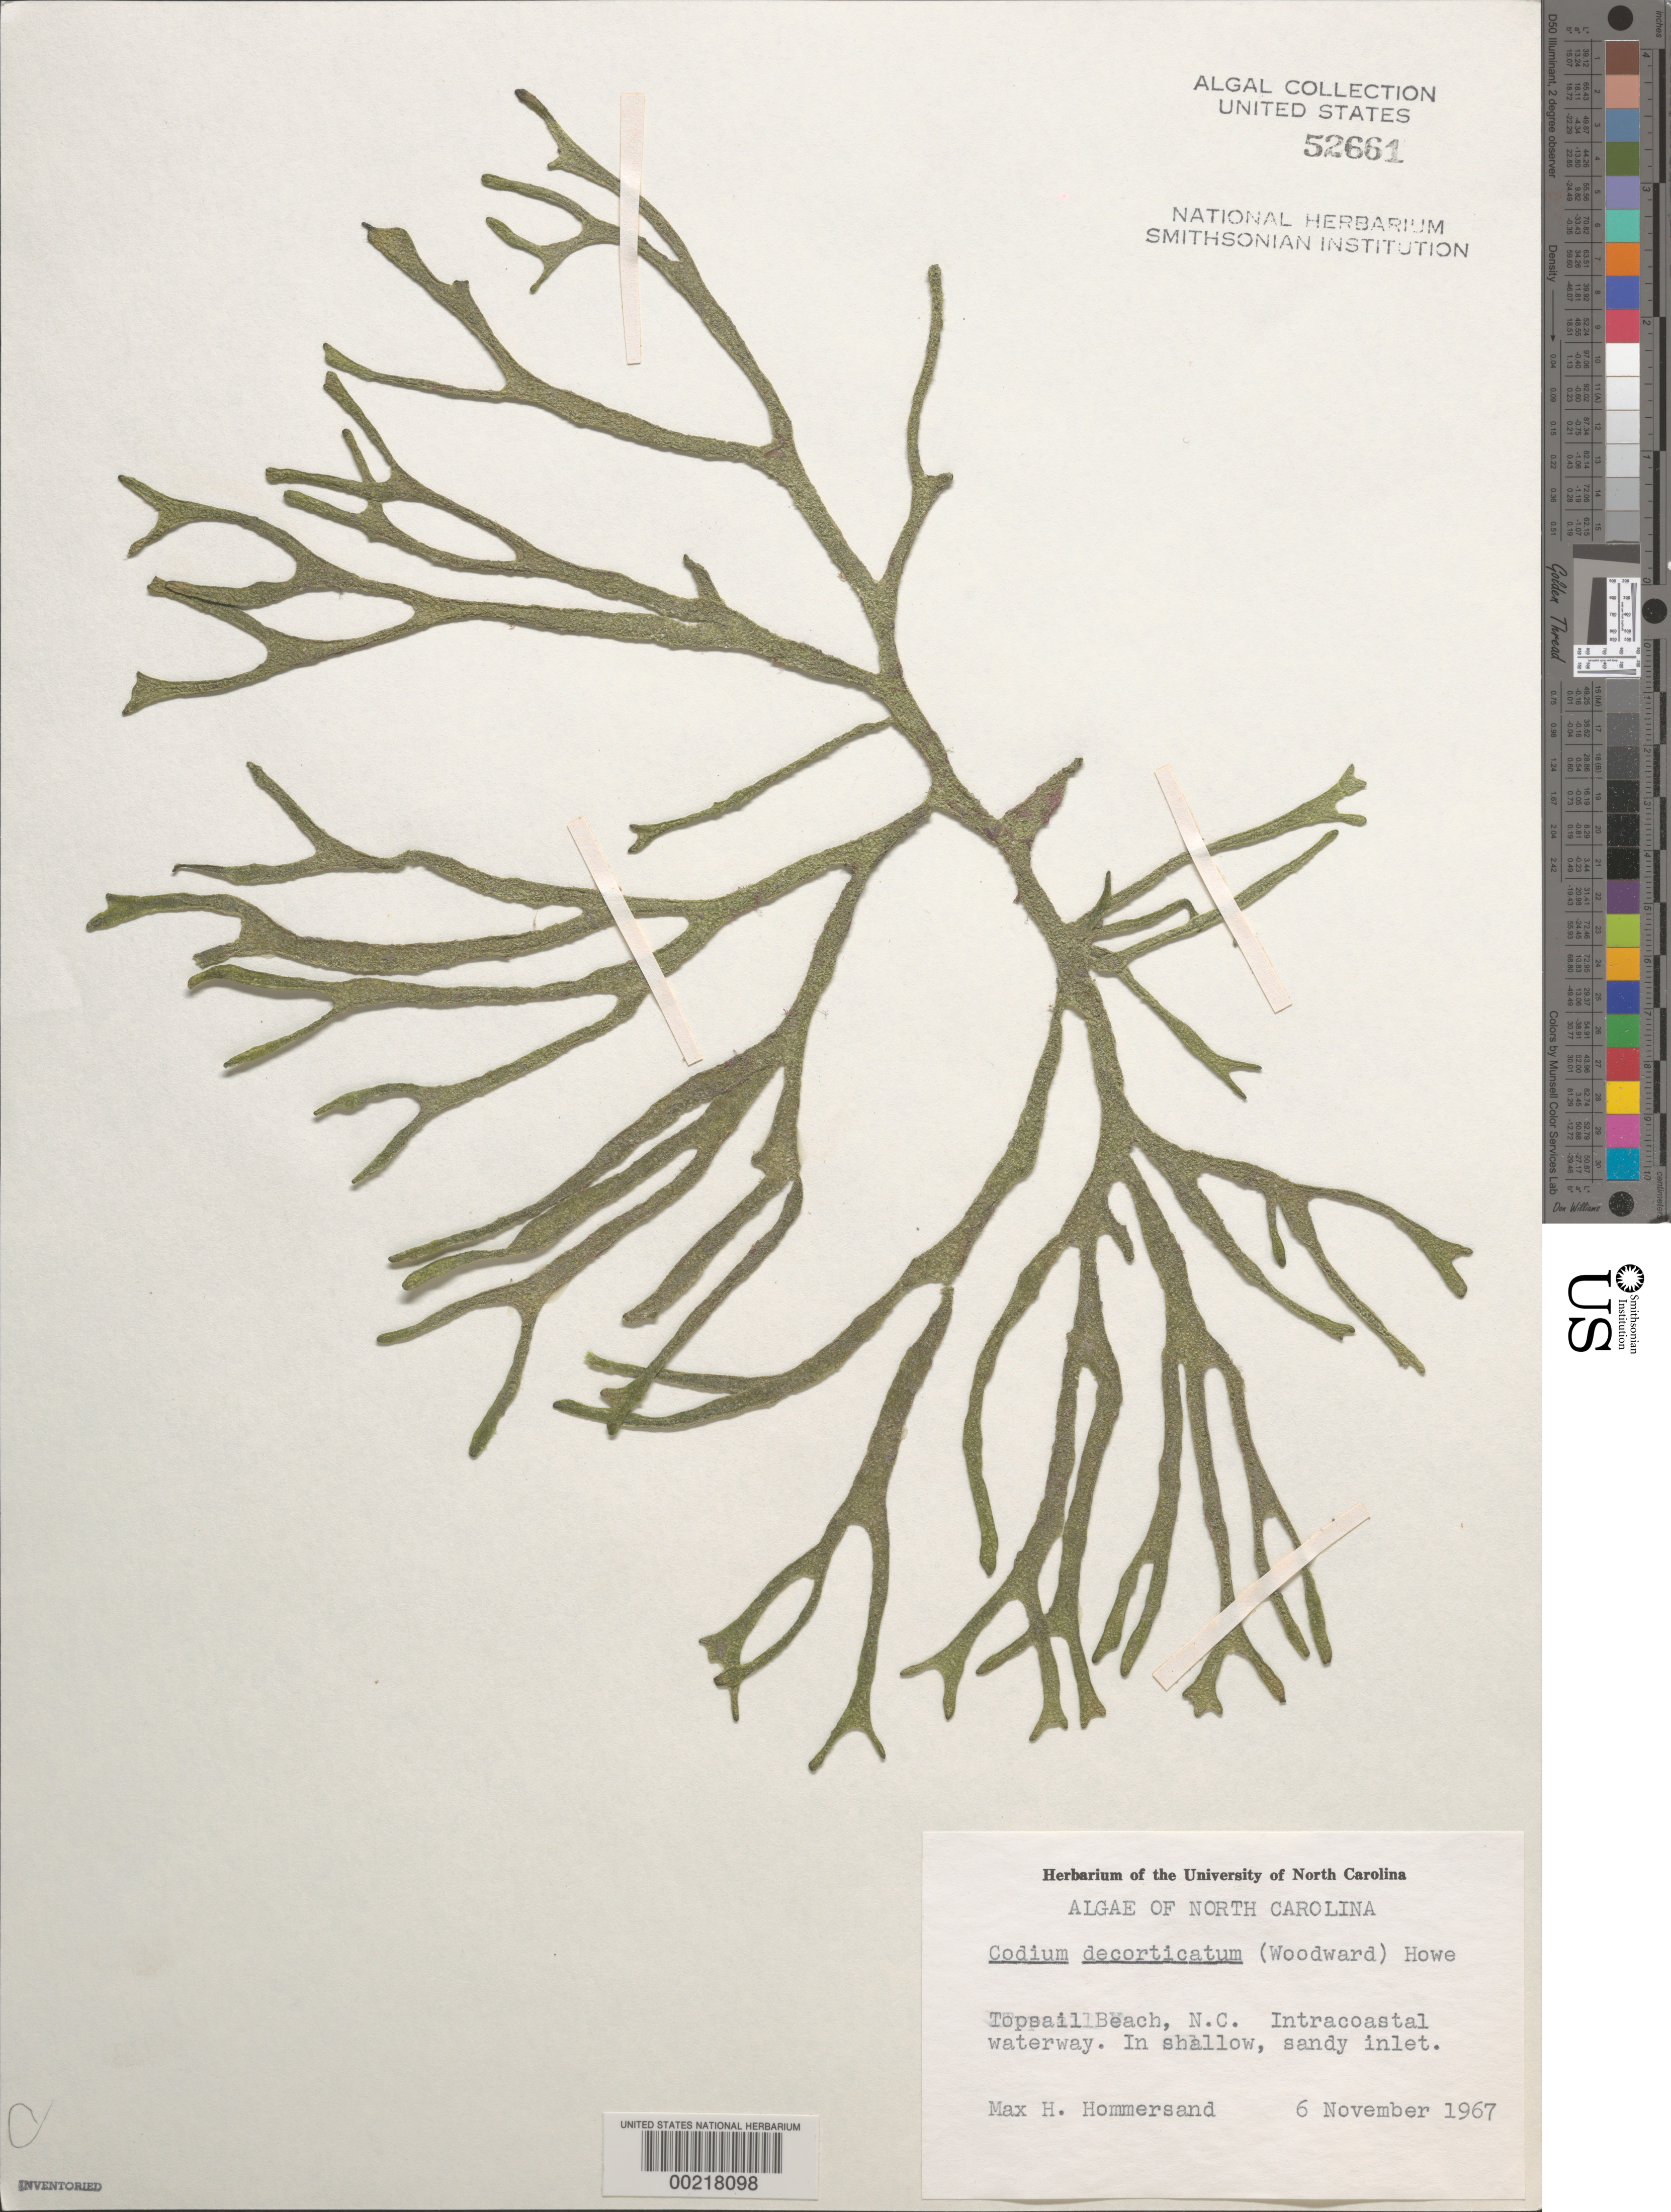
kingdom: Plantae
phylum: Chlorophyta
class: Ulvophyceae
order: Bryopsidales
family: Codiaceae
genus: Codium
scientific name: Codium decorticatum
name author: (Woodw.) M. Howe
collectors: M. H. Hommersand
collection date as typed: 06 Nov 1967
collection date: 1967-11-06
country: United States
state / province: North Carolina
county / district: Onslow County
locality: Topsail Beach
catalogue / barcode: US 52661